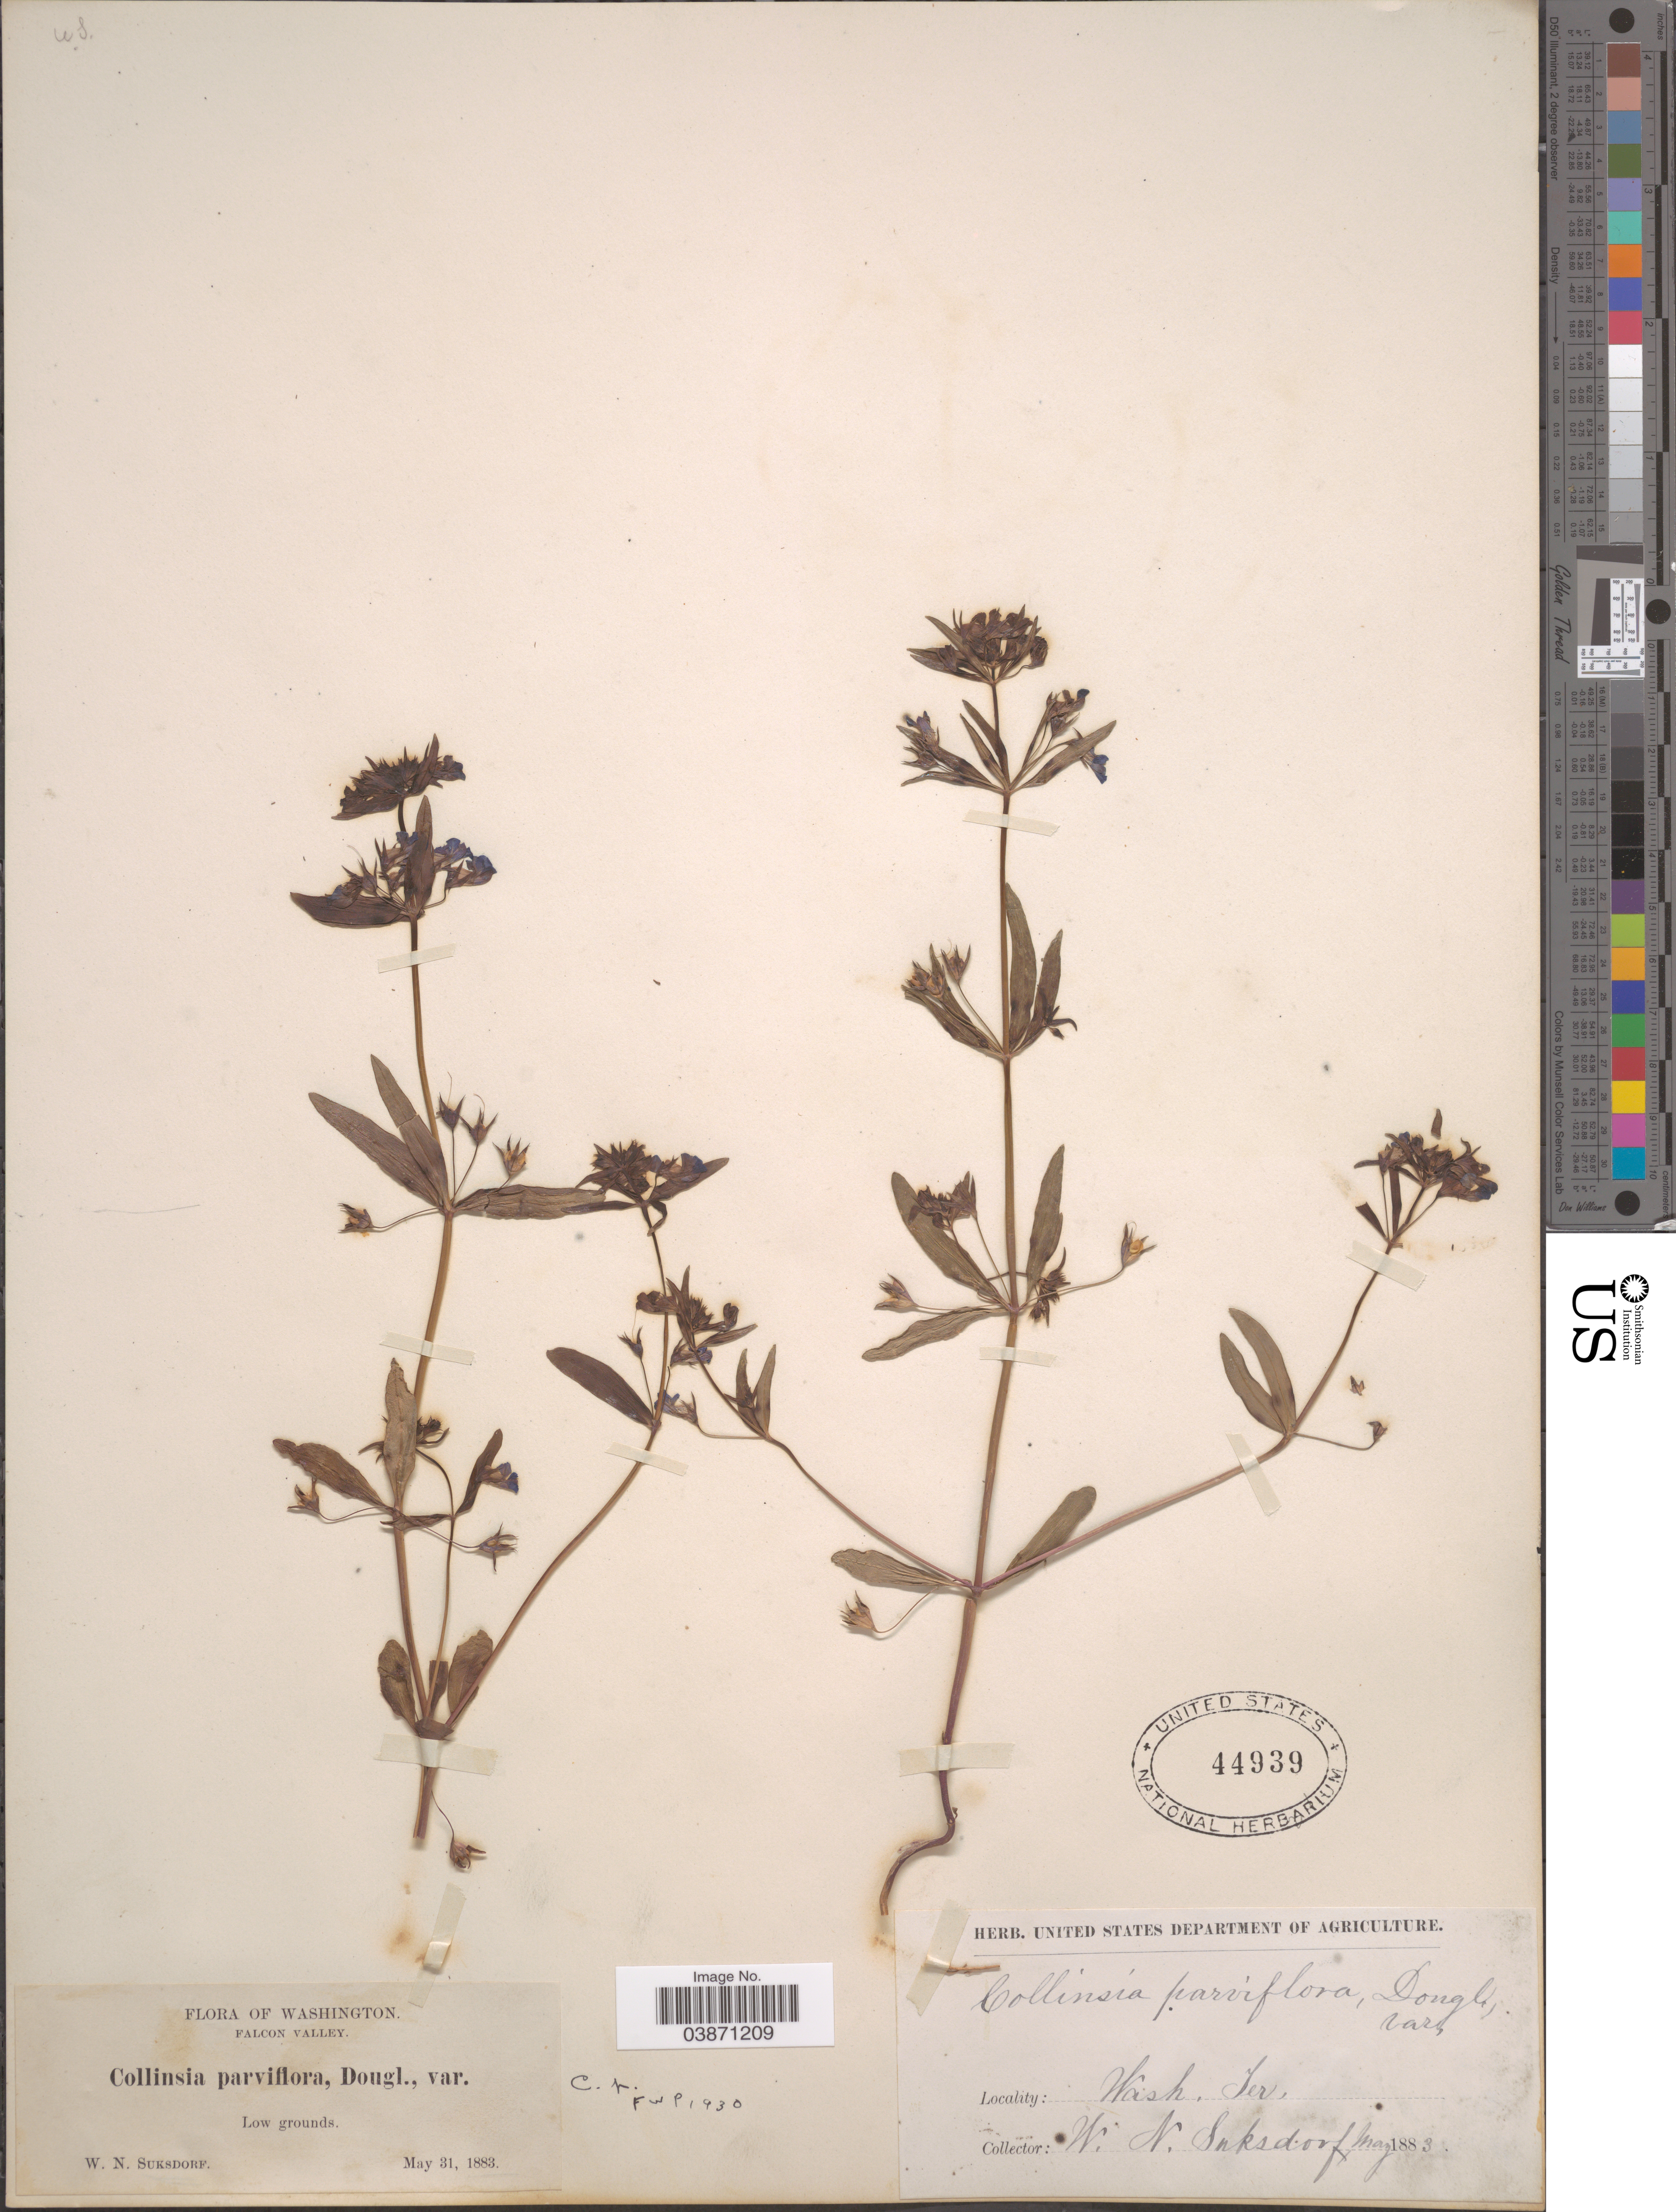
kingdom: Plantae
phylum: Tracheophyta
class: Magnoliopsida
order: Lamiales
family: Plantaginaceae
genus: Collinsia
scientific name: Collinsia parviflora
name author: Douglas ex Lindl.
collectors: W. N. Suksdorf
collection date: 1883-05-31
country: United States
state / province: Washington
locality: Falcon Valley. Wash. Ter.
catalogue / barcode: US 44939